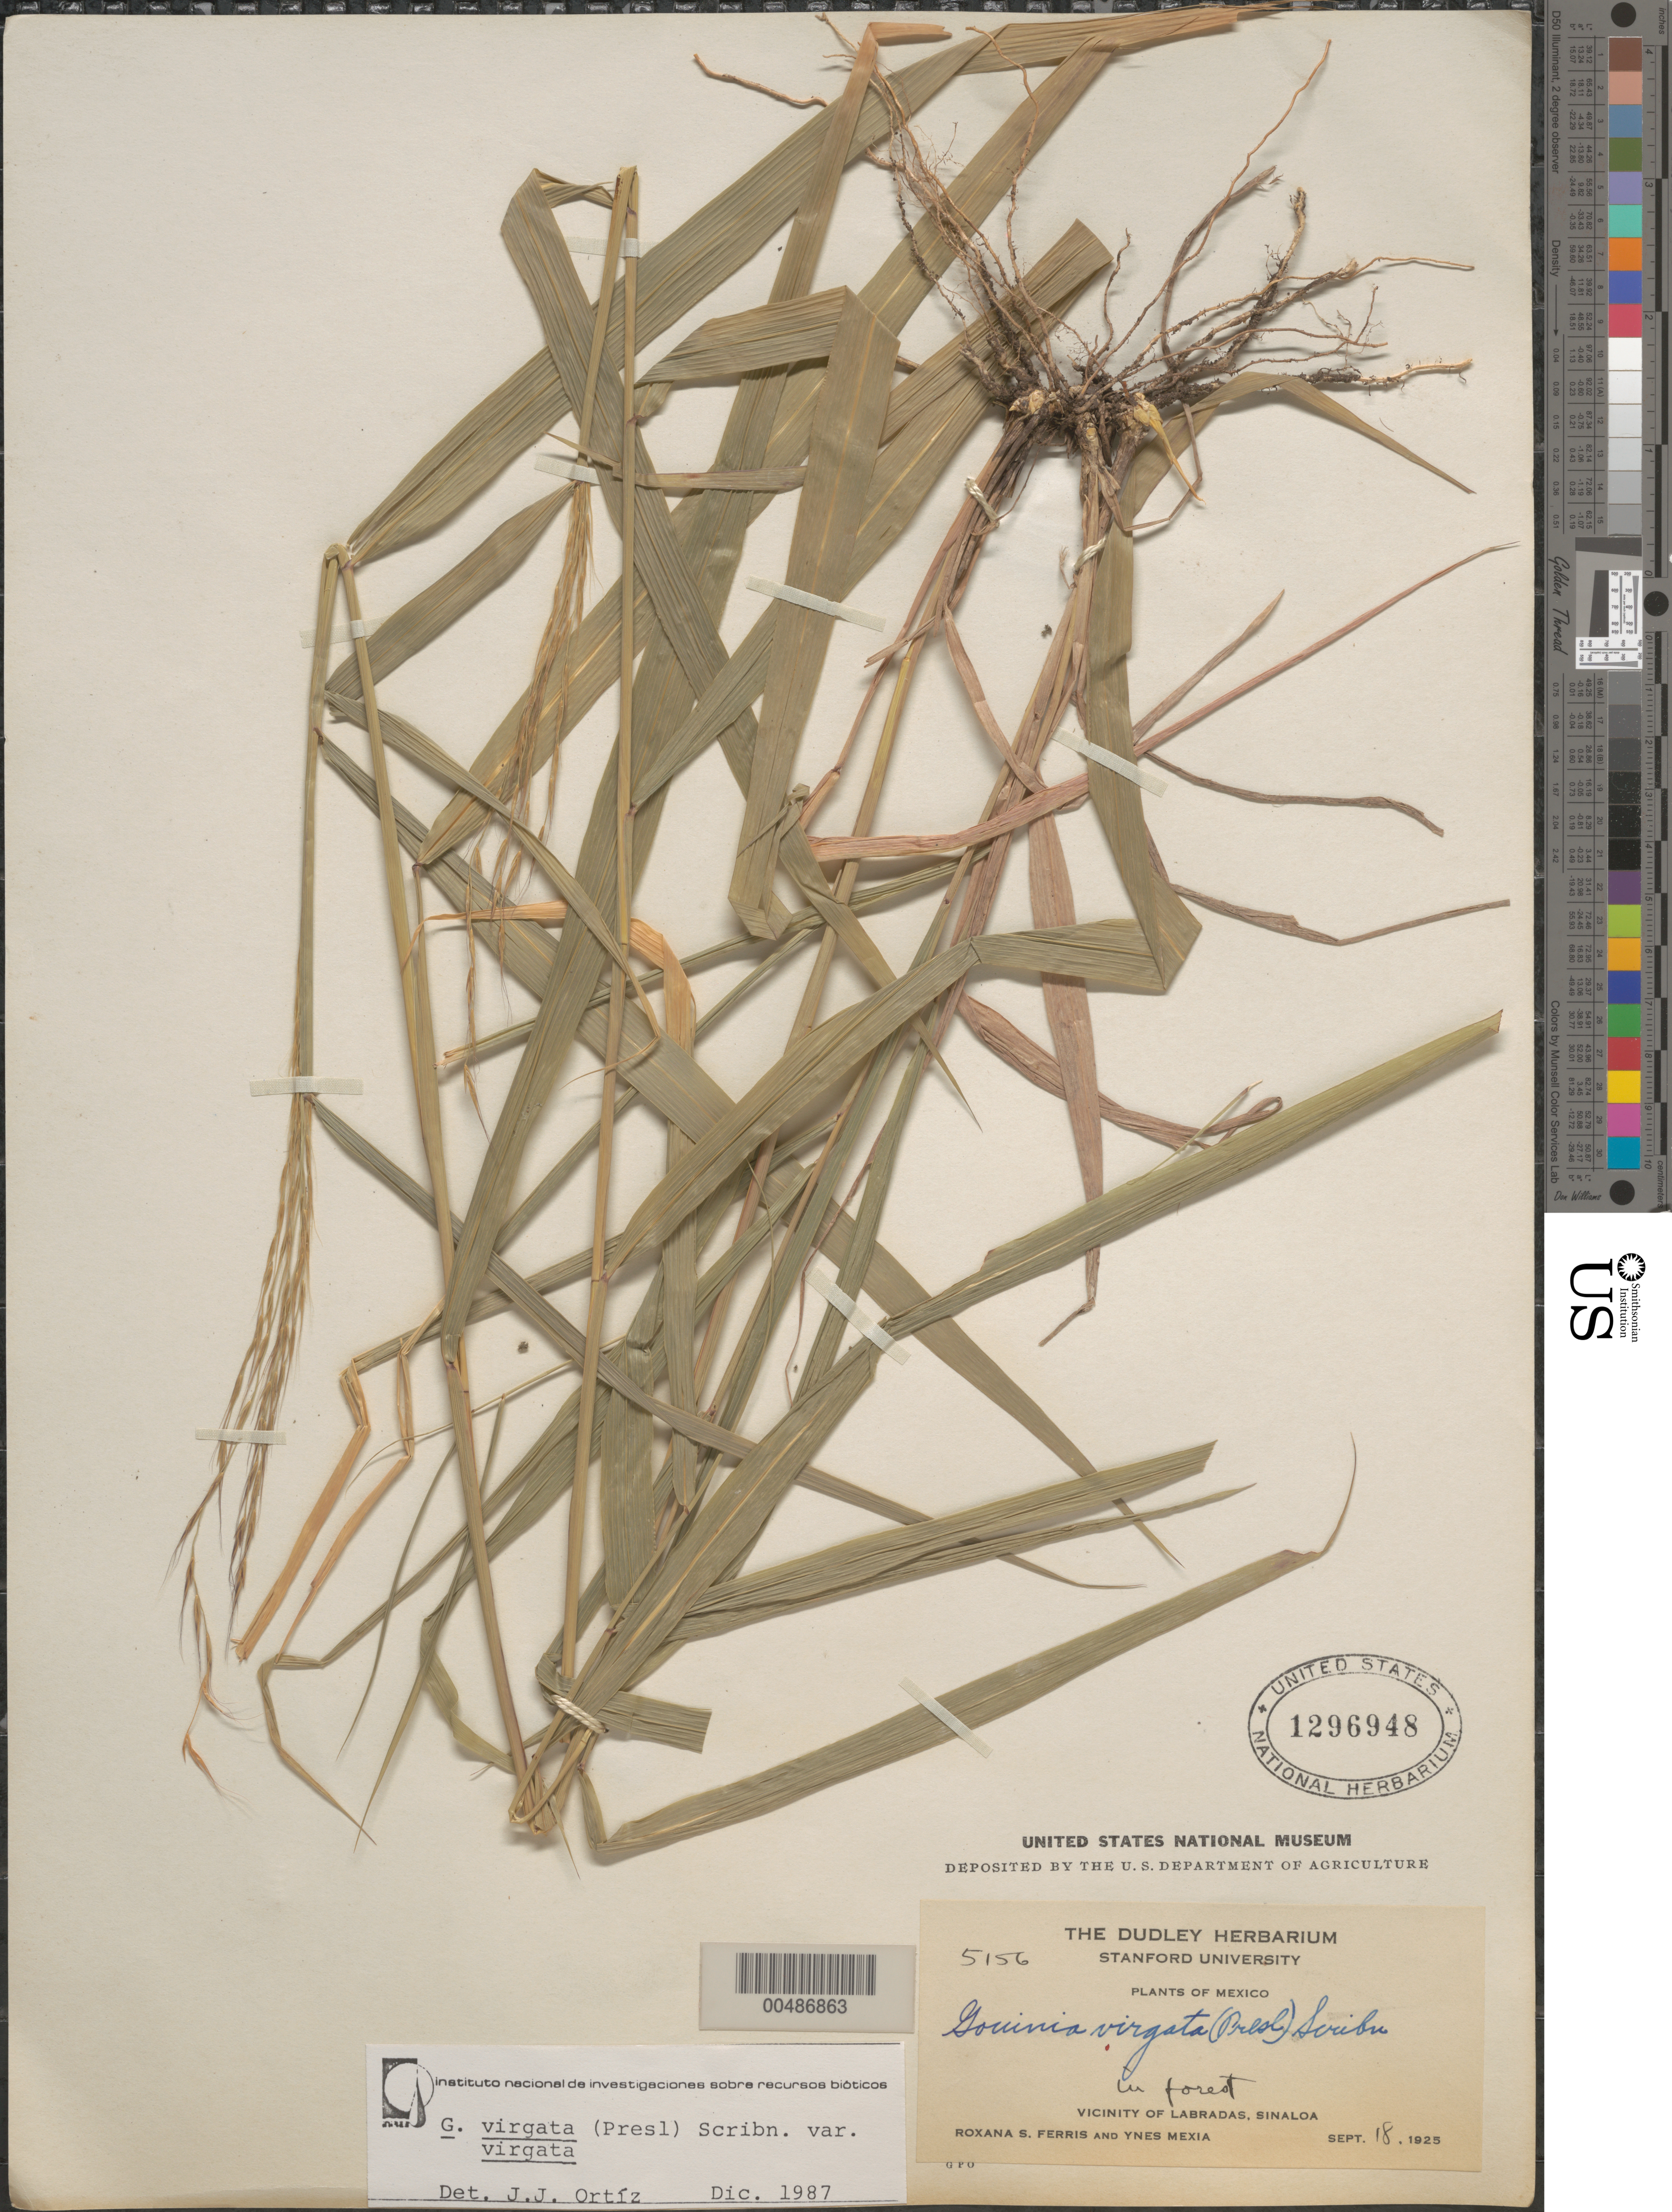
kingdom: Plantae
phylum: Tracheophyta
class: Liliopsida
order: Poales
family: Poaceae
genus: Gouinia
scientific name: Gouinia virgata var. virgata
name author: (J. Presl) Scribn.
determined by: Ort¡z, J. J.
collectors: R. S. Ferris & Y. Mexia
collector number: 5156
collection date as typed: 18 Sep 1925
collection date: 1925-09-18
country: Mexico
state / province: Sinaloa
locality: vicinity of Labradas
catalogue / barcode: US 1296948